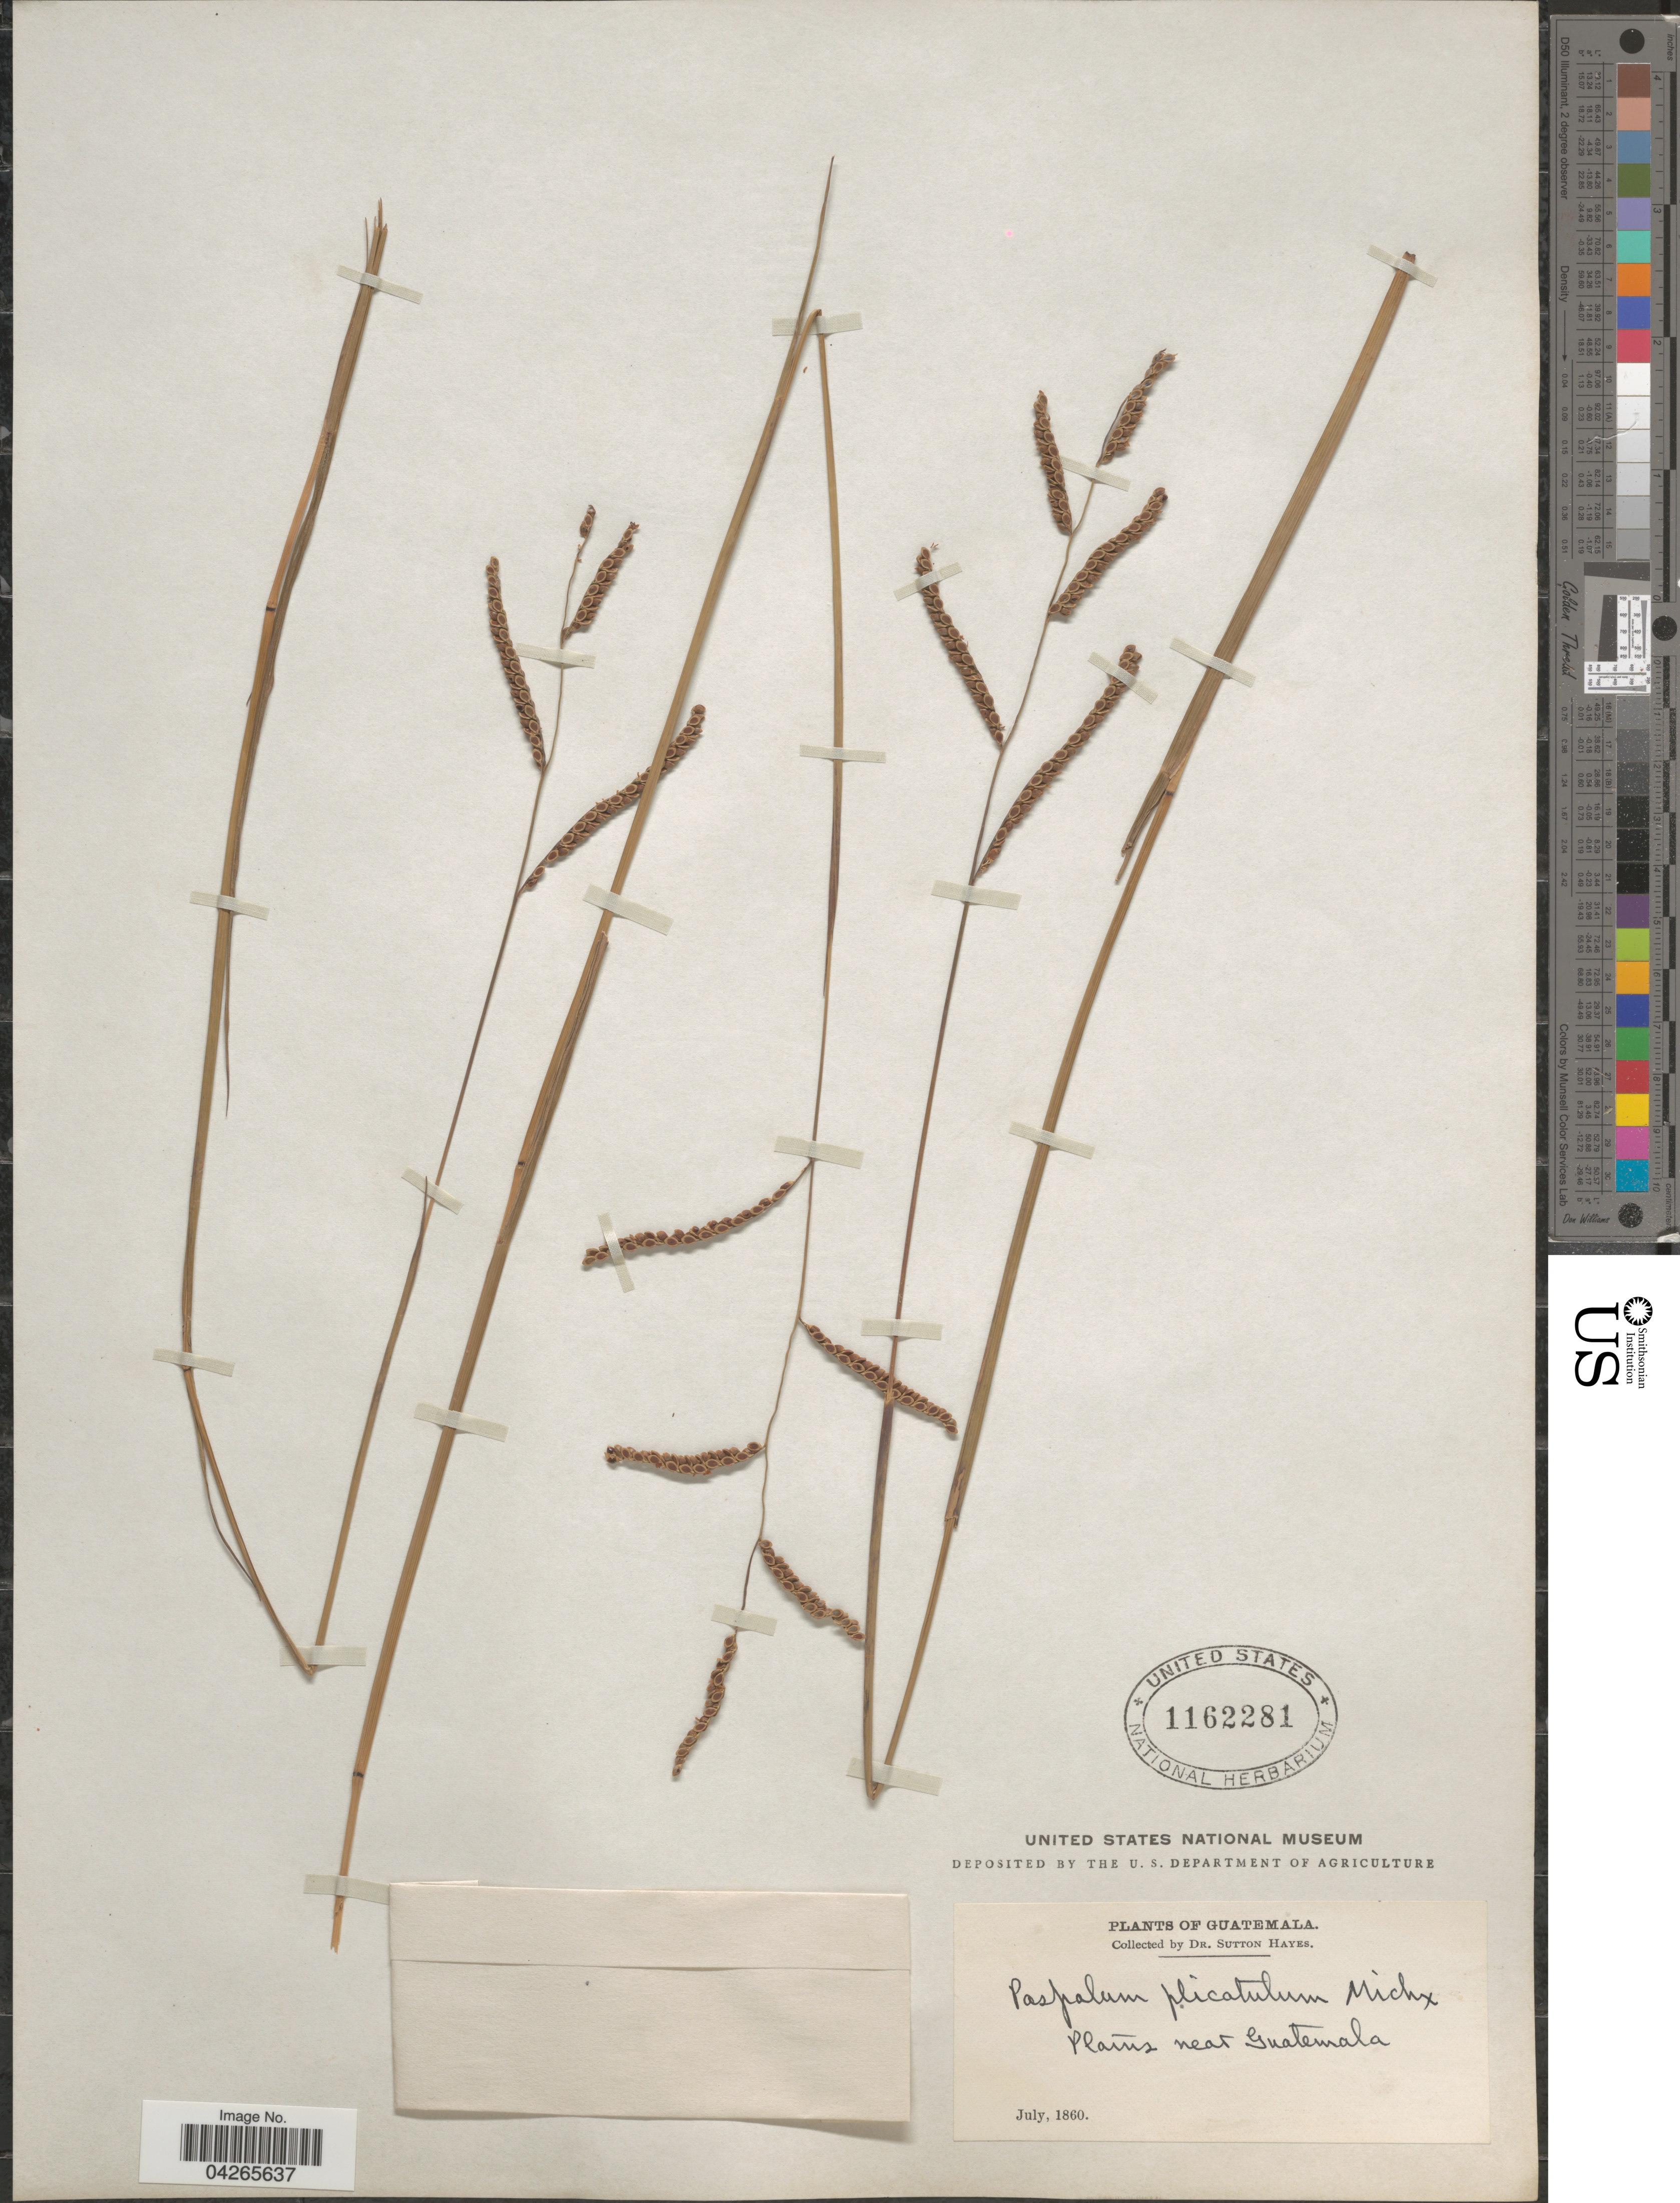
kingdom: Plantae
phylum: Tracheophyta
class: Liliopsida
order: Poales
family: Poaceae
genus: Paspalum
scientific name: Paspalum plicatulum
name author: Michx.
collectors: S. Hayes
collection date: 1860-07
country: Guatemala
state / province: Guatemala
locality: Plains near Guatemala.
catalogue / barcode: US 1162281